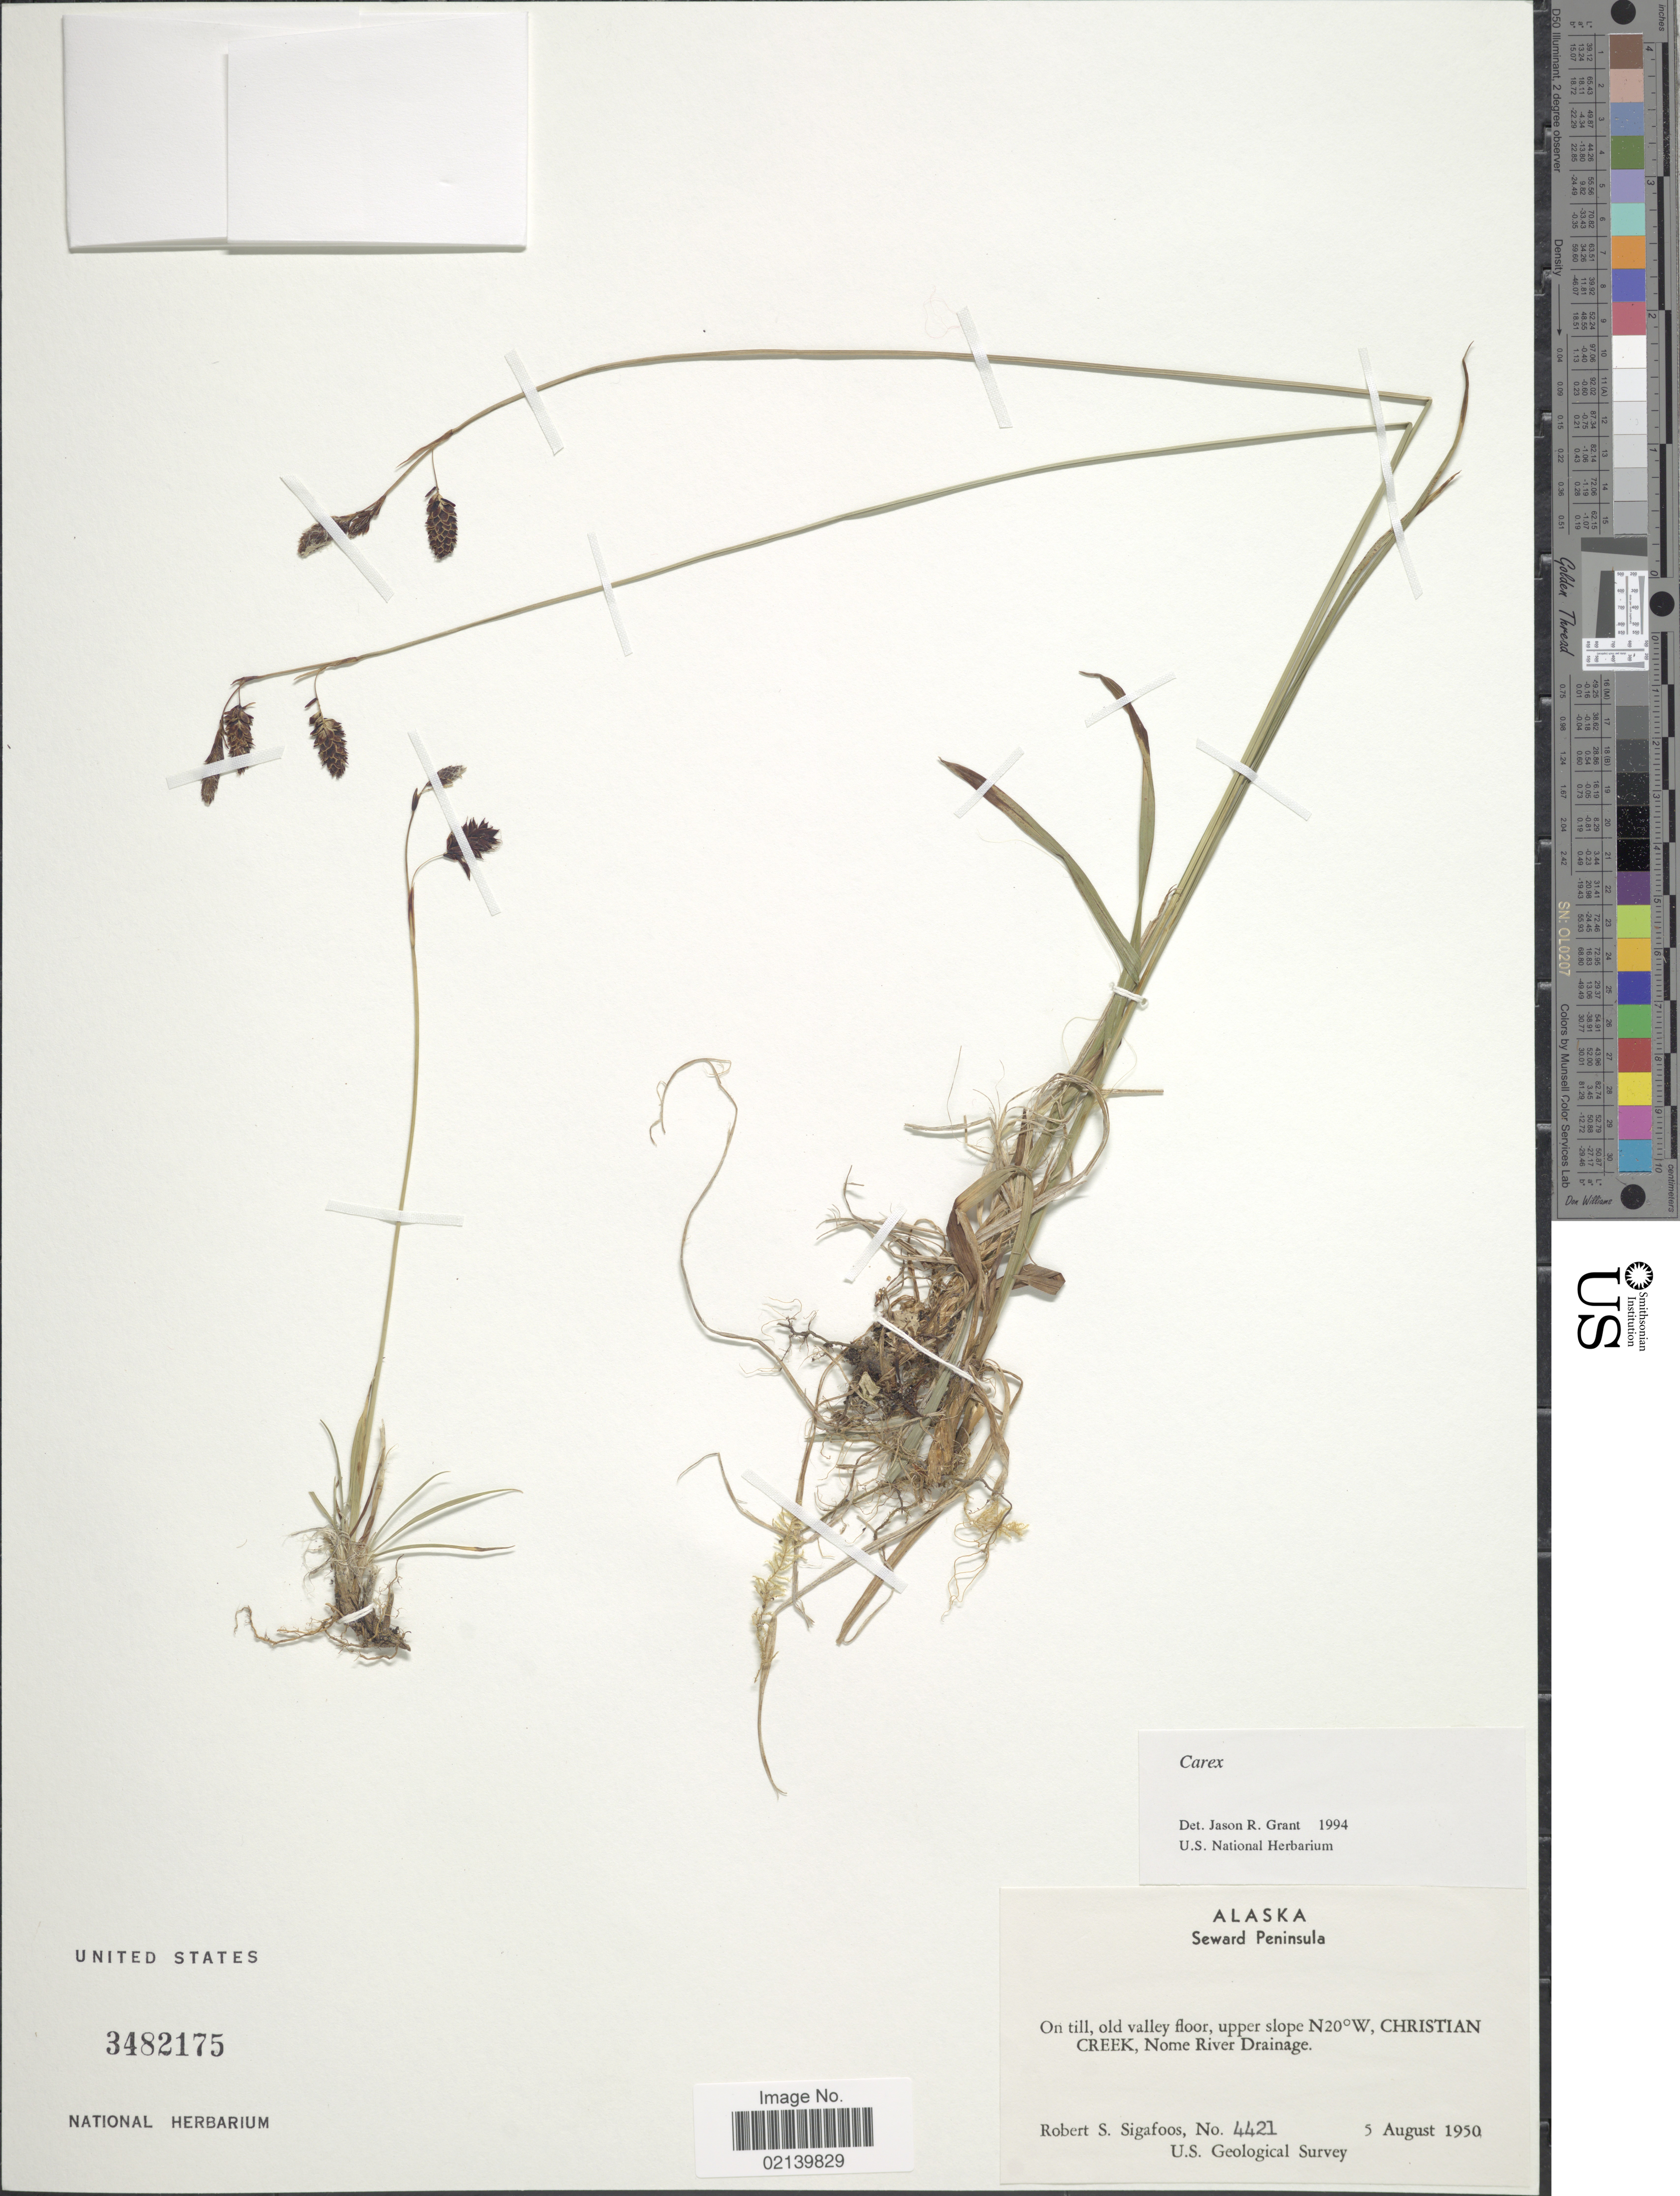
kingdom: Plantae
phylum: Tracheophyta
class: Liliopsida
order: Poales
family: Cyperaceae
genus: Carex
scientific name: Carex sp.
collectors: R. Sigafoos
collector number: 442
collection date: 1950-08-05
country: United States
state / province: Alaska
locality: Alaska, Seward Peninsula. On till old valley floor, upper slope N20ºW, Christian Creek,Nome River Drainage.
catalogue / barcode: US 3482175